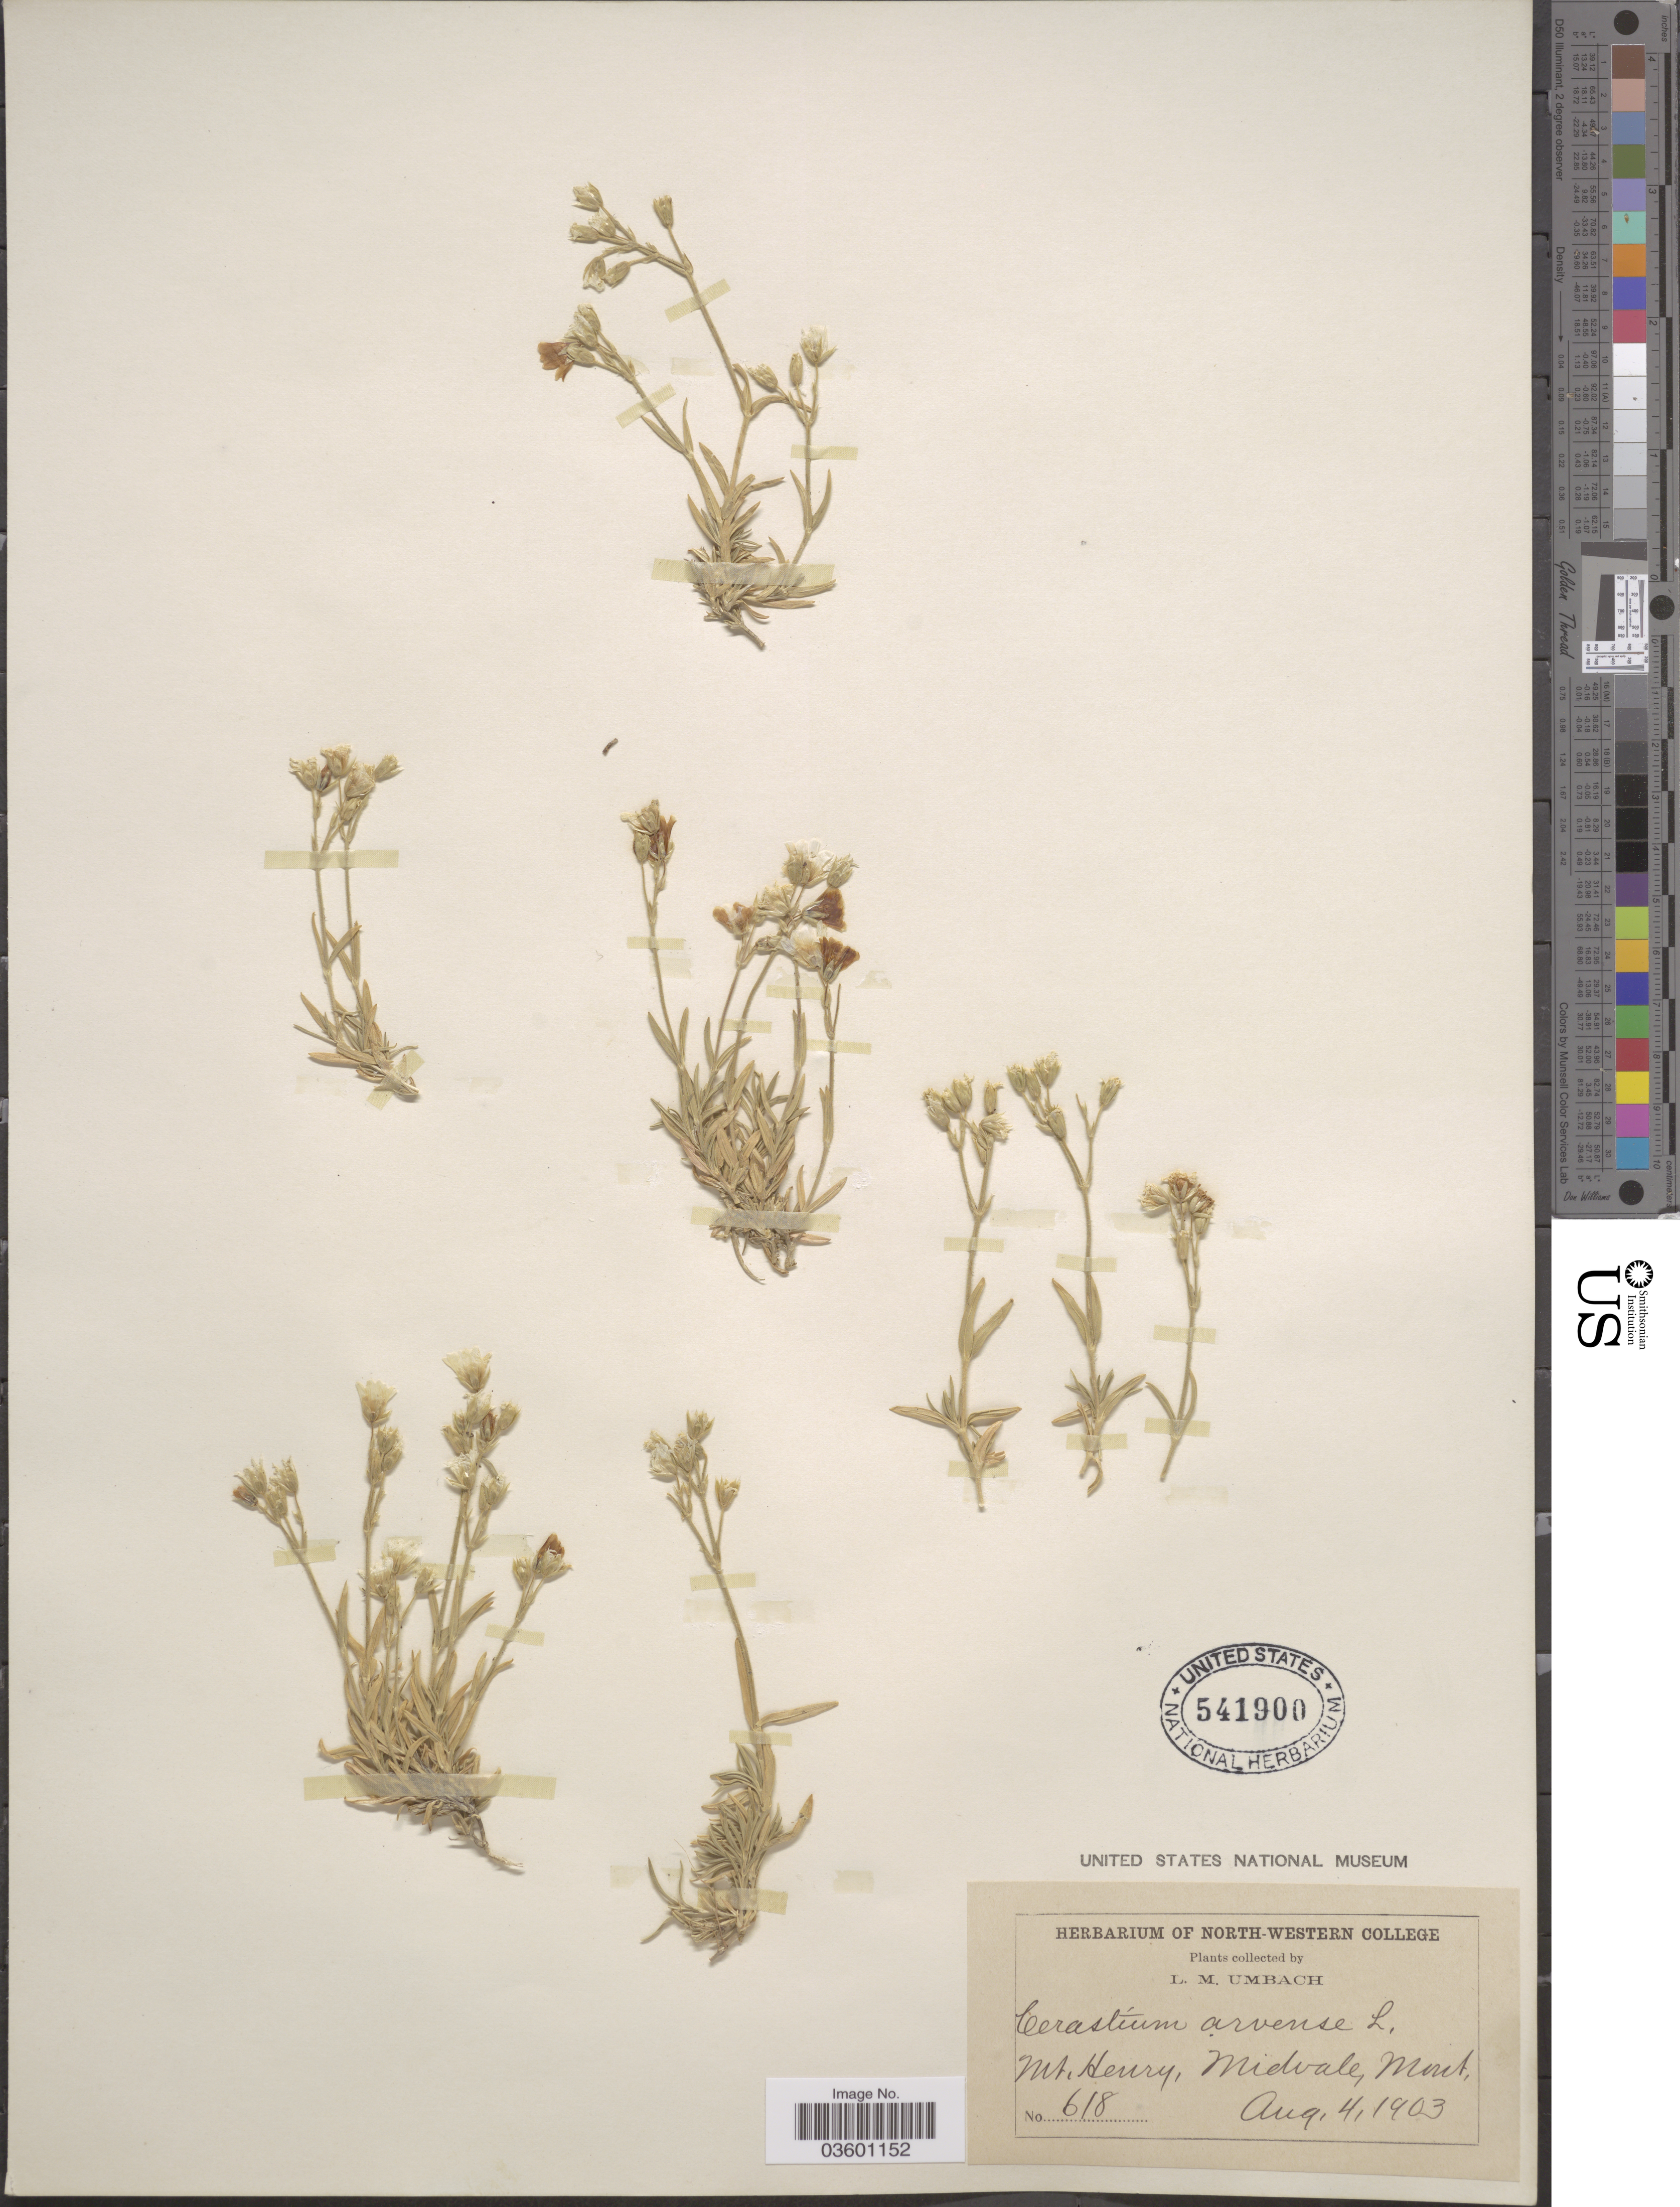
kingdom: Plantae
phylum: Tracheophyta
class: Magnoliopsida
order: Caryophyllales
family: Caryophyllaceae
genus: Cerastium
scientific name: Cerastium arvense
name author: L.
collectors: L. M. Umbach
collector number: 618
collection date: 1903-08-04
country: United States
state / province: Montana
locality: Mt. Henry, Midvale.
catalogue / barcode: US 541900